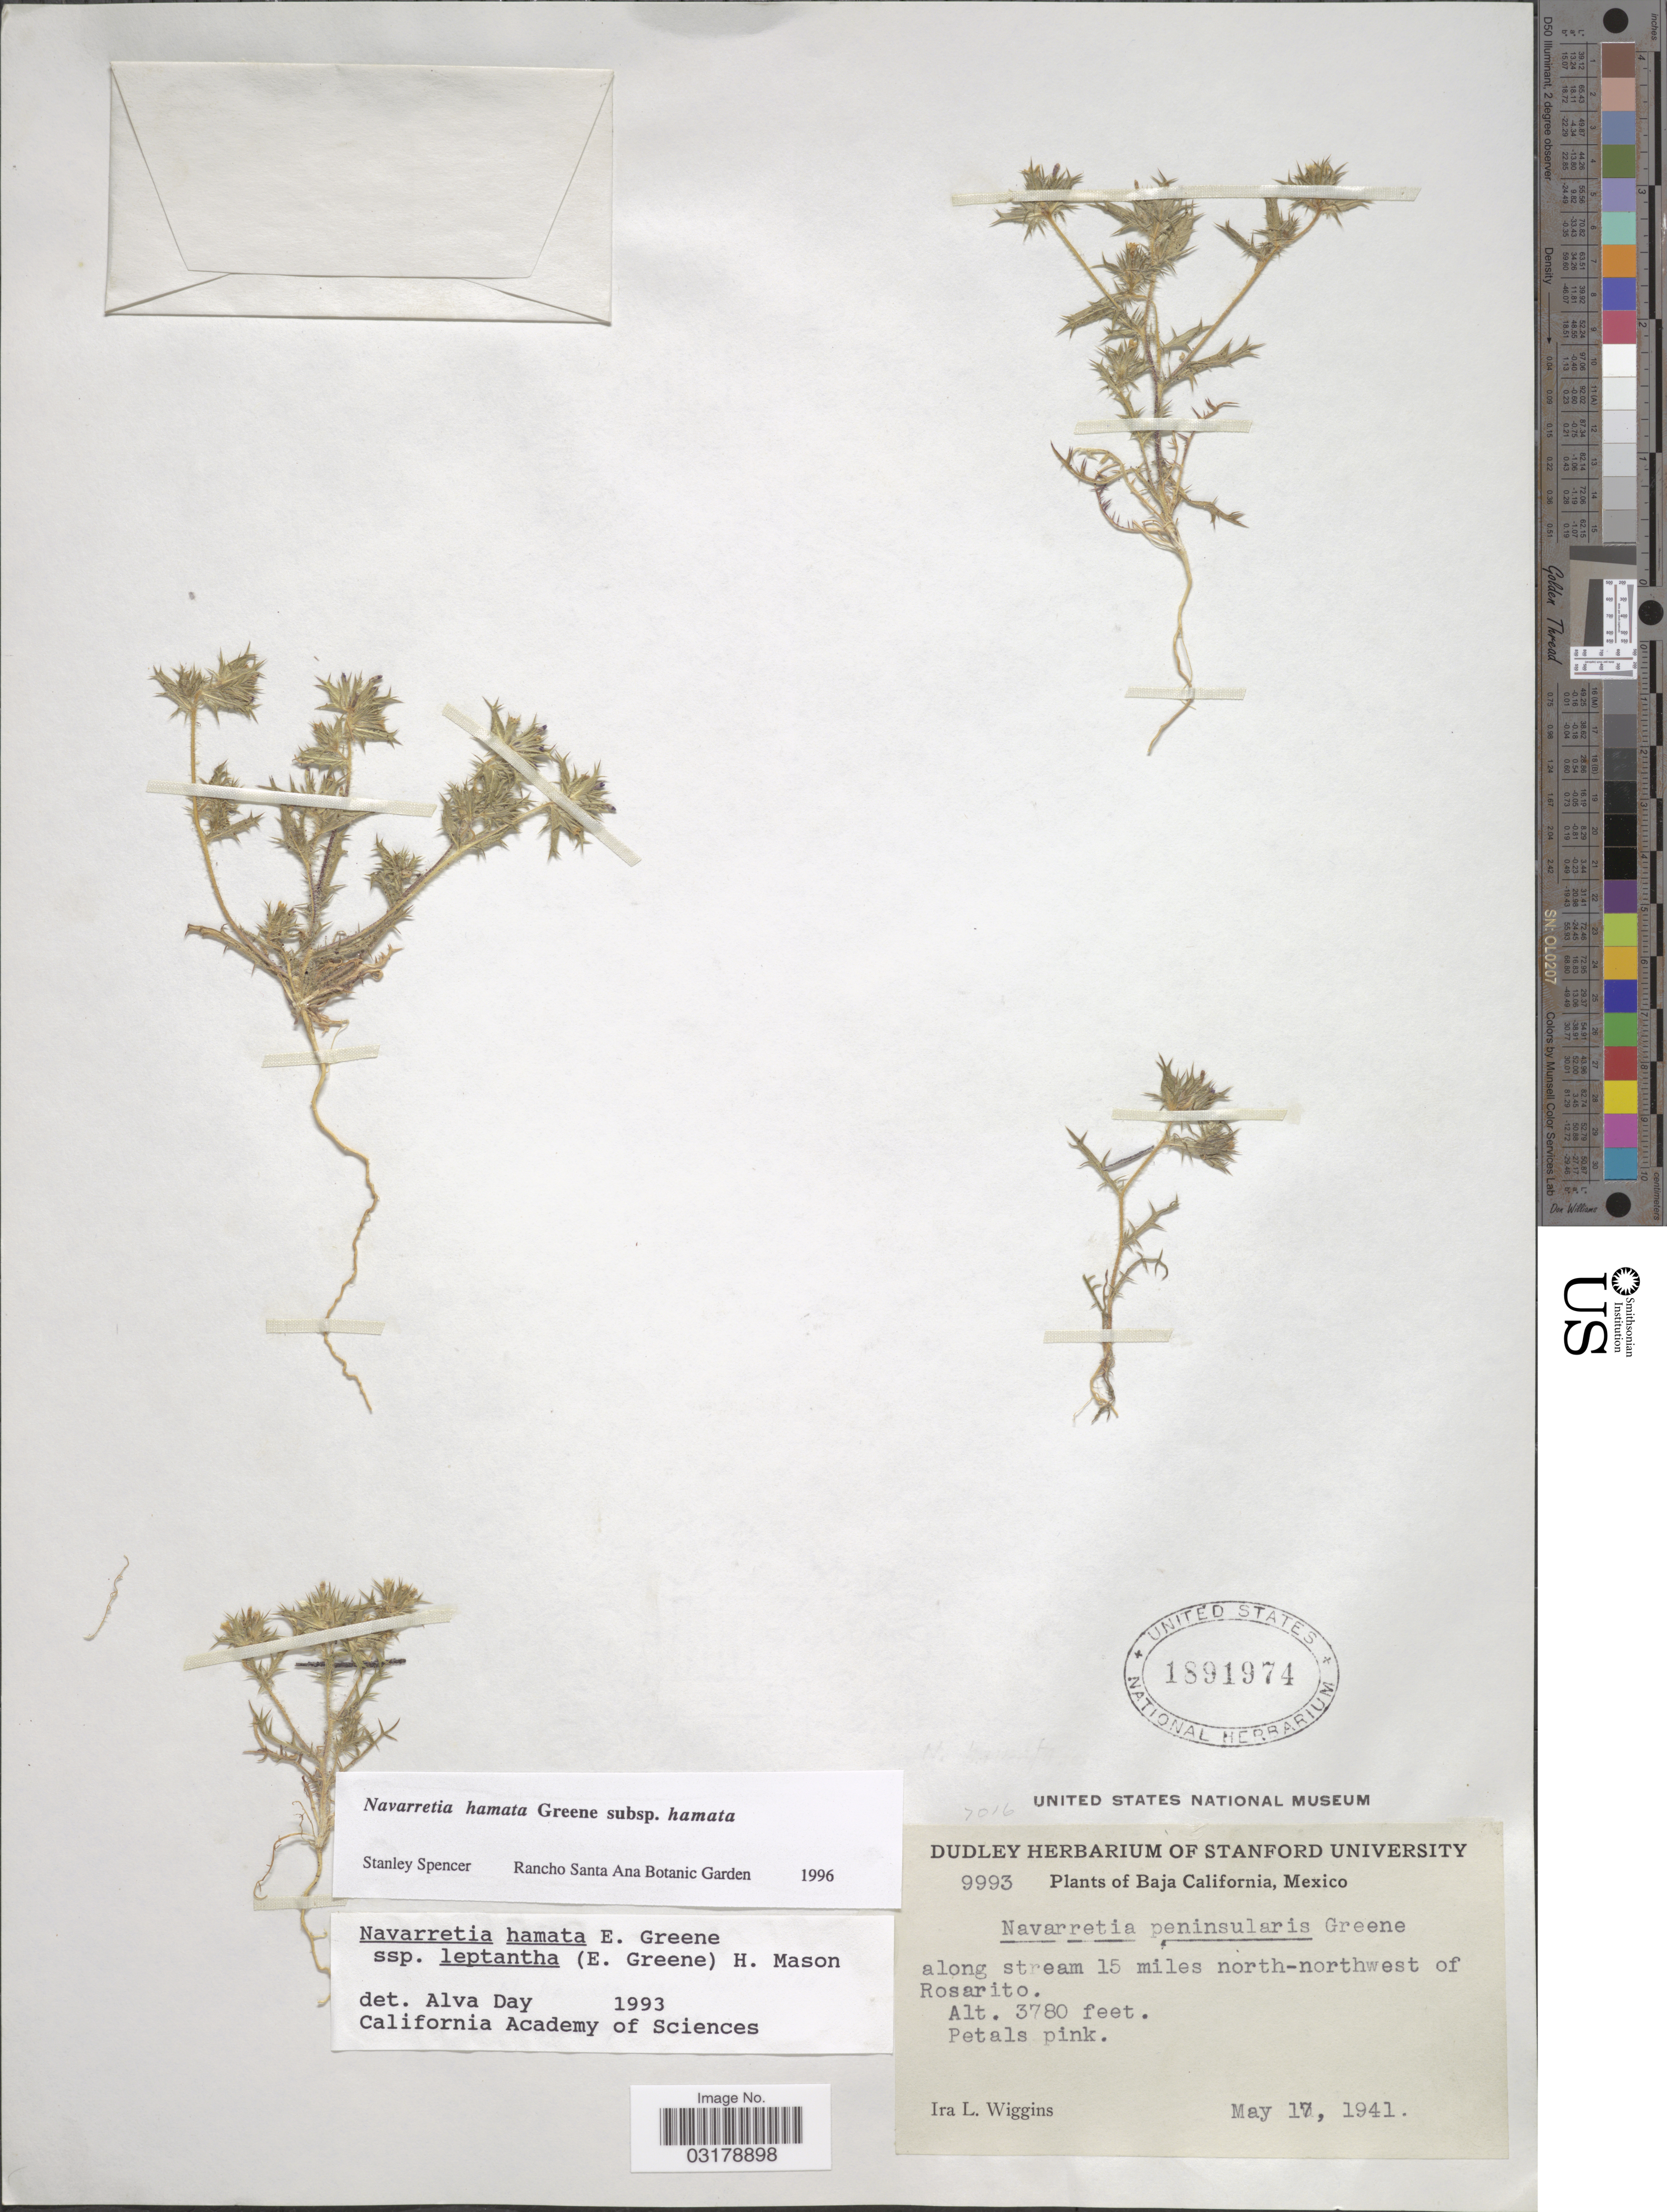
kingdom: Plantae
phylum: Tracheophyta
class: Magnoliopsida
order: Ericales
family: Polemoniaceae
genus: Navarretia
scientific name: Navarretia hamata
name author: Greene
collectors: I. L. Wiggins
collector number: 9993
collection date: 1941-05-17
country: Mexico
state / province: Baja California Norte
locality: Along stream 15 miles north-northwest of Rosarito.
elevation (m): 1152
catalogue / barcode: US 181974